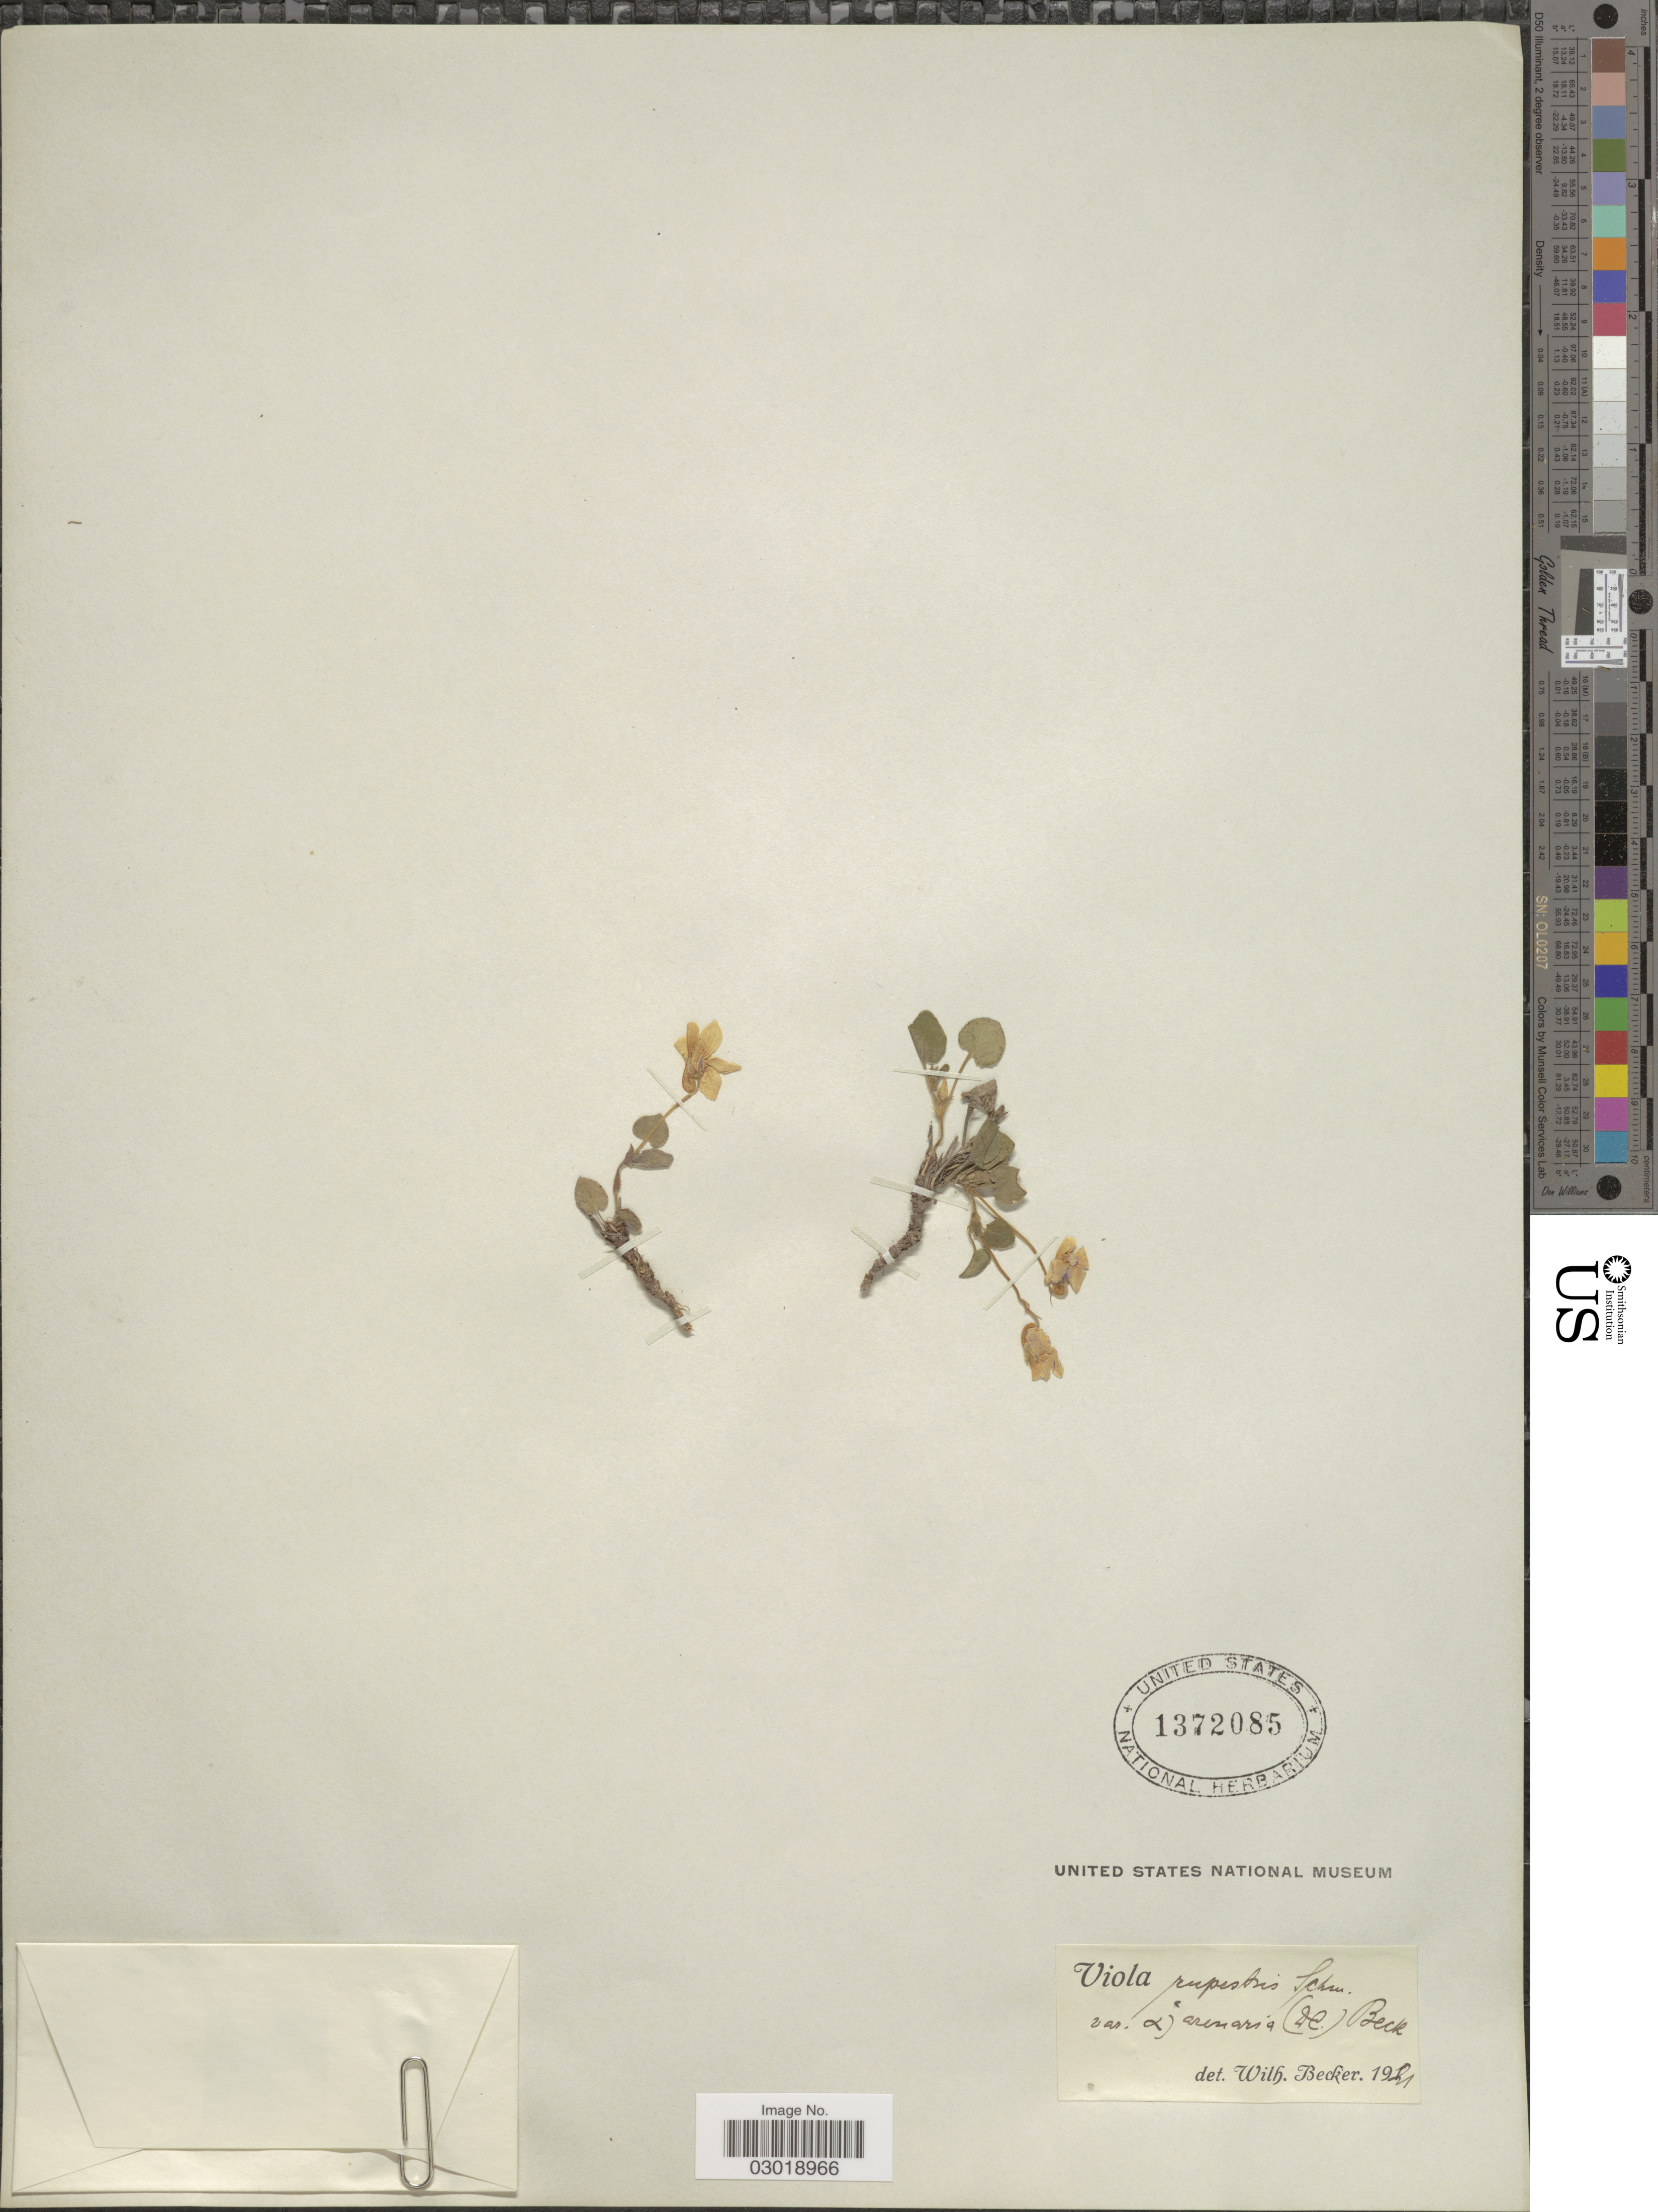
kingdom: Plantae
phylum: Tracheophyta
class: Magnoliopsida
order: Malpighiales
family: Violaceae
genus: Viola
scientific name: Viola rupestris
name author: F.W. Schmidt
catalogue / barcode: US 1372085